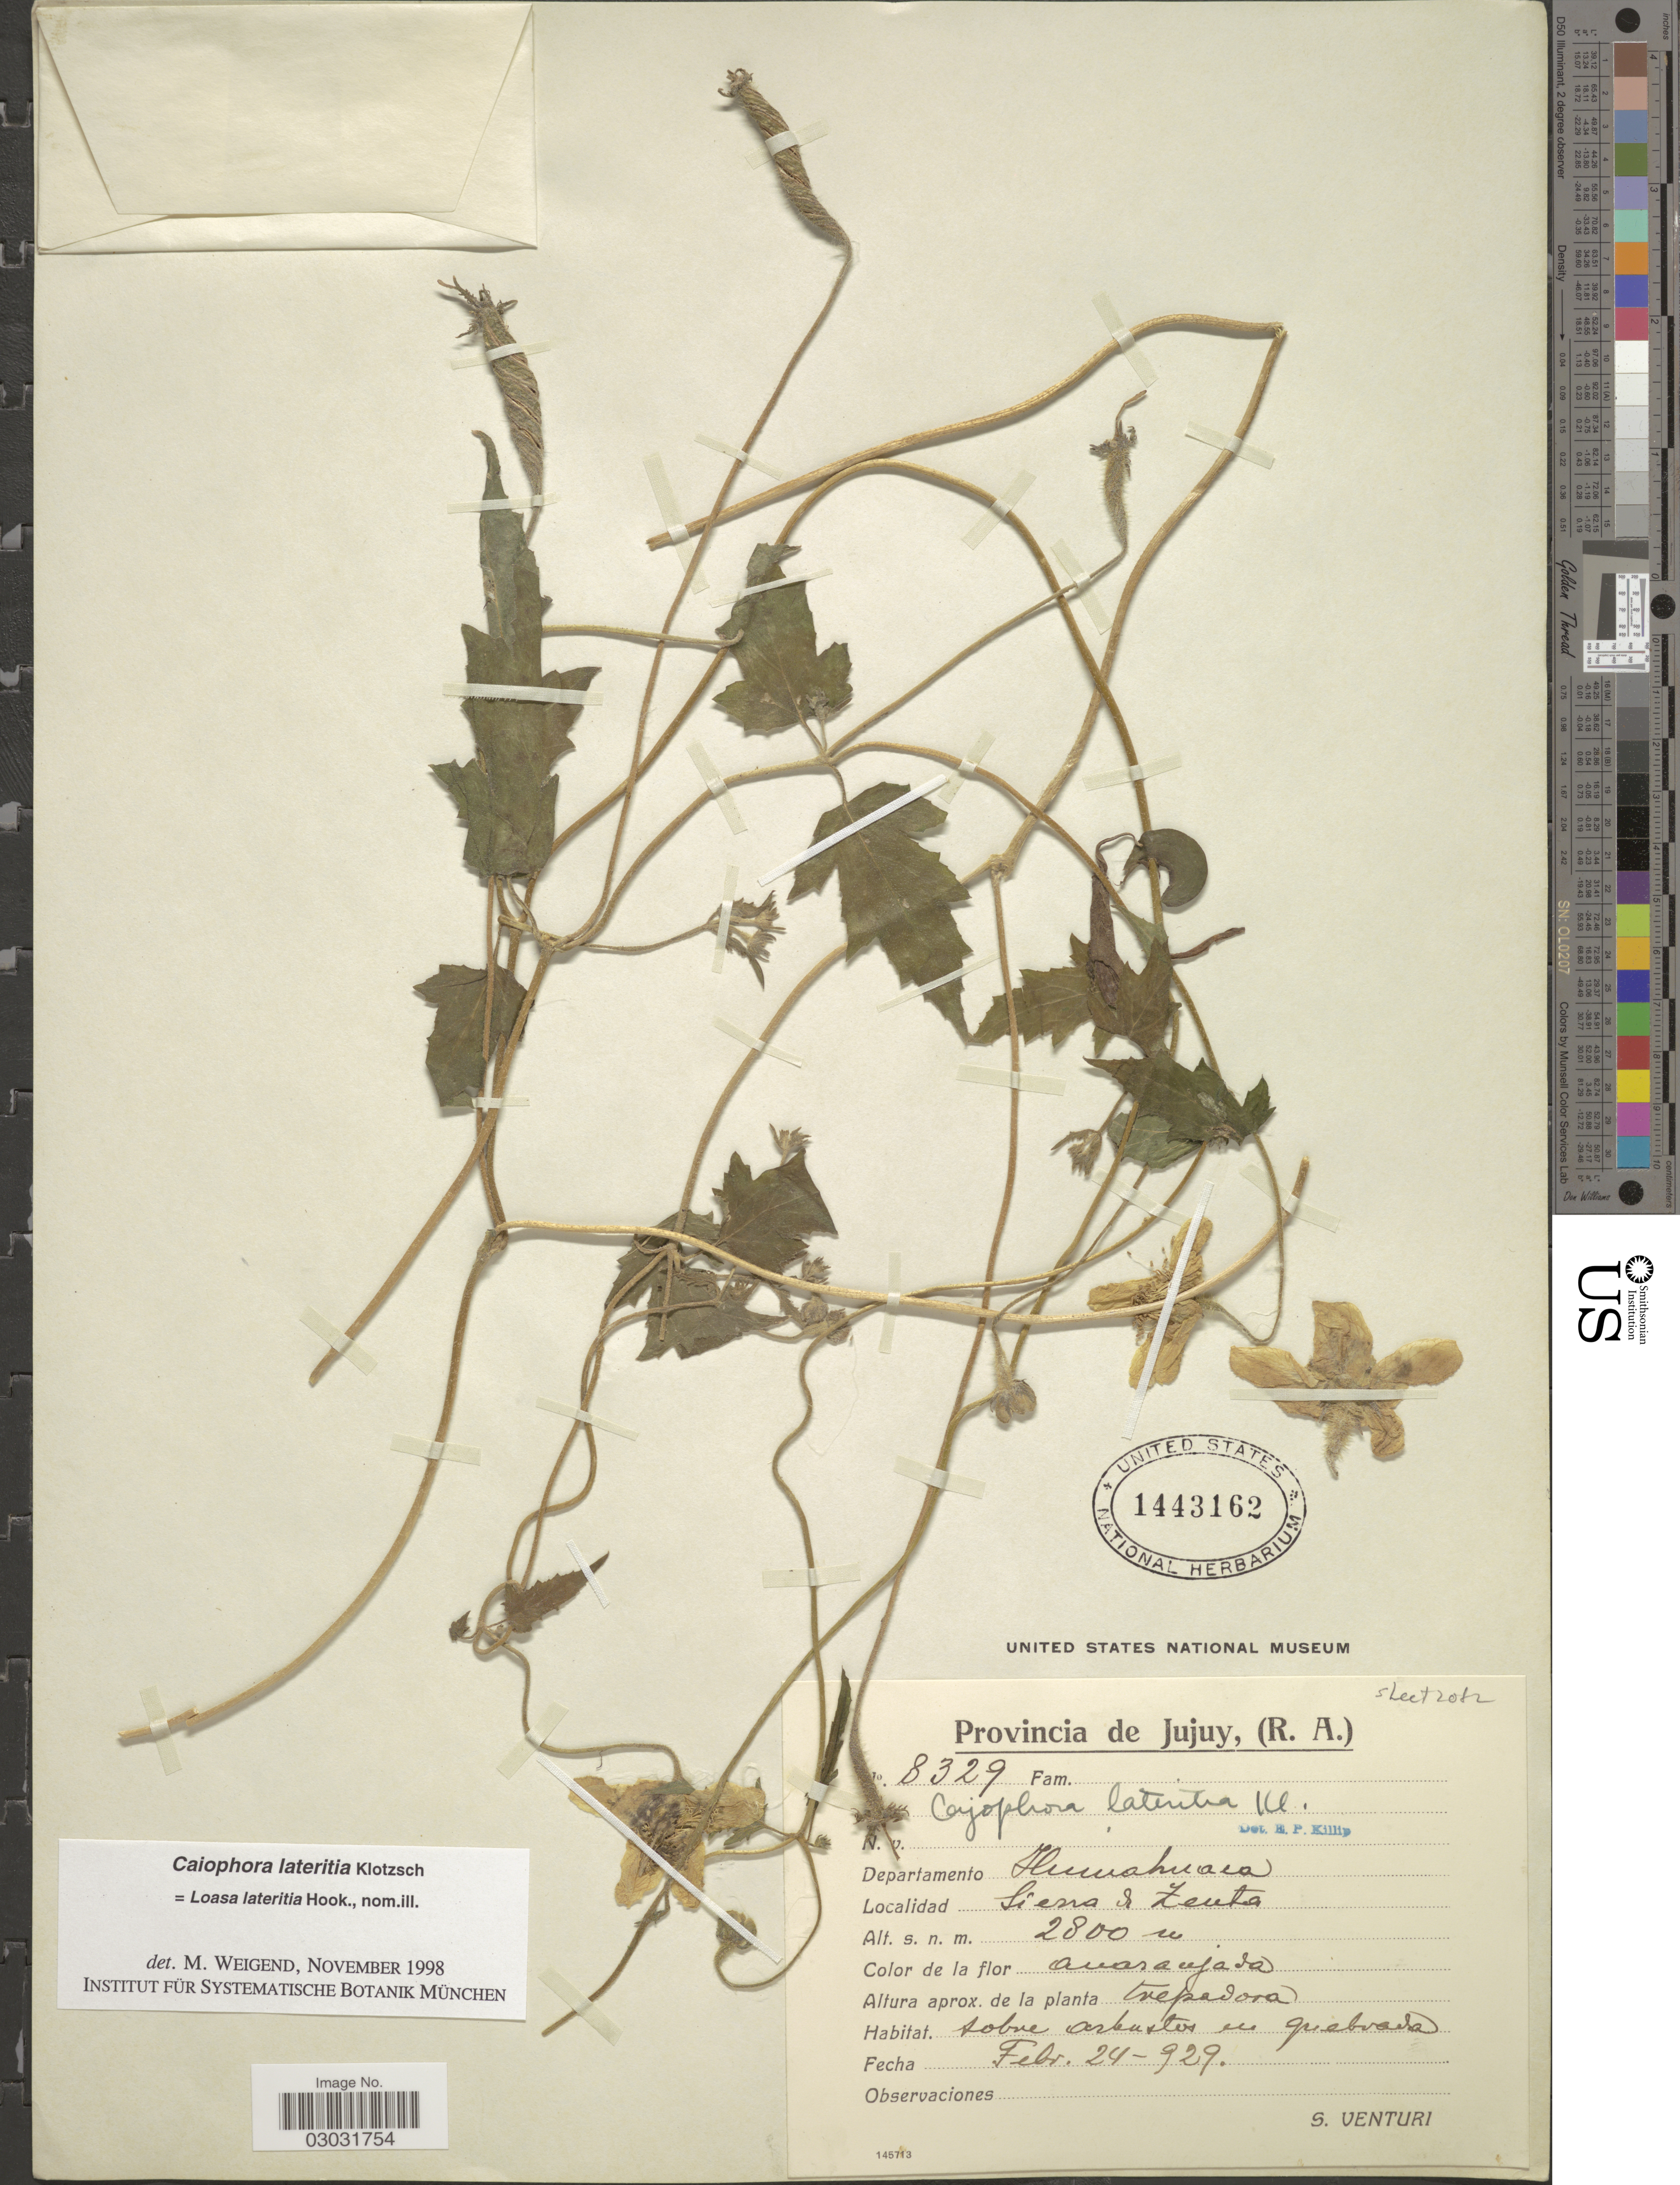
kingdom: Plantae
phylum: Tracheophyta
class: Magnoliopsida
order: Cornales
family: Loasaceae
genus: Caiophora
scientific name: Caiophora lateritia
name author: Klotzsch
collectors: S. Venturi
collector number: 8329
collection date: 1929-02-24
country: Argentina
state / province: Jujuy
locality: Departamento Humahuaca. Sierra de Zenta.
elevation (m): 2800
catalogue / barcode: US 1443162